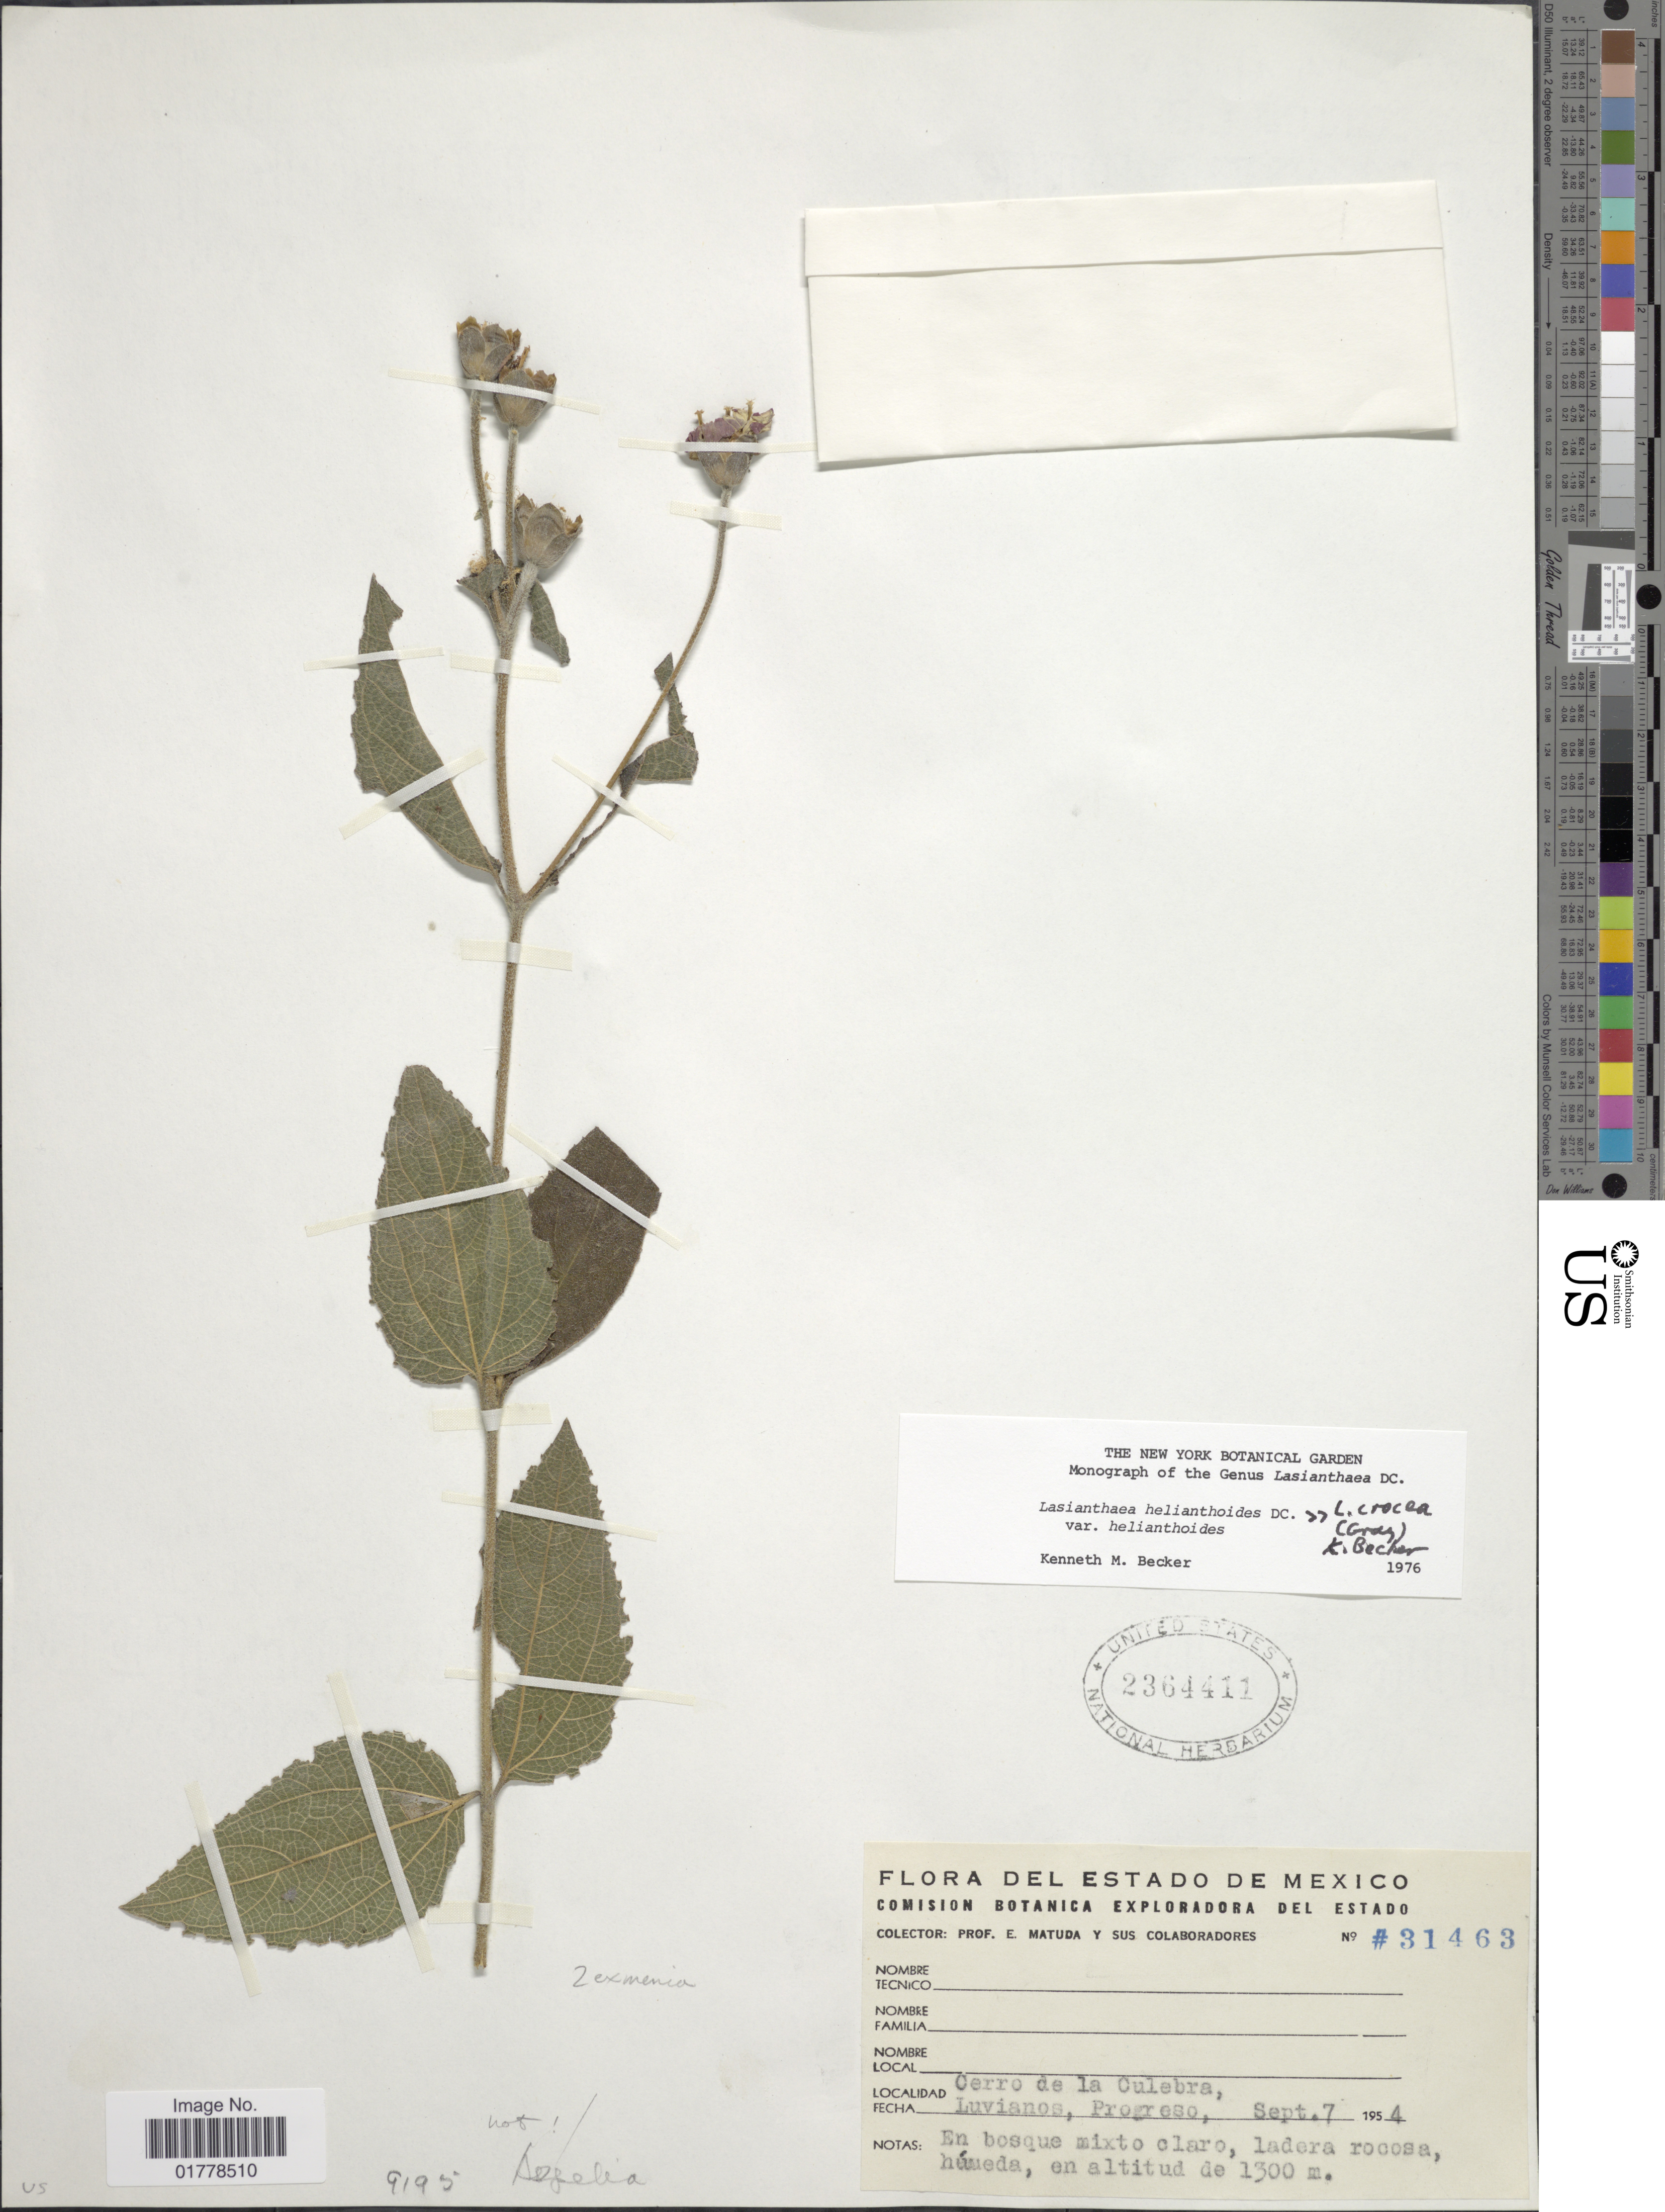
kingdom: Plantae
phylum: Tracheophyta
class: Magnoliopsida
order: Asterales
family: Asteraceae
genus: Lasianthaea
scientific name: Lasianthaea helianthoides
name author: Zucc. & DC.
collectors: E. Matuda & et al.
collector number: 31463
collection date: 1954-09-07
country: Mexico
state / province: México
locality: Estado de Mexico. Cerro de la Culebra, Luvianos, Progreso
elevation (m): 1300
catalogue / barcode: US 2364411